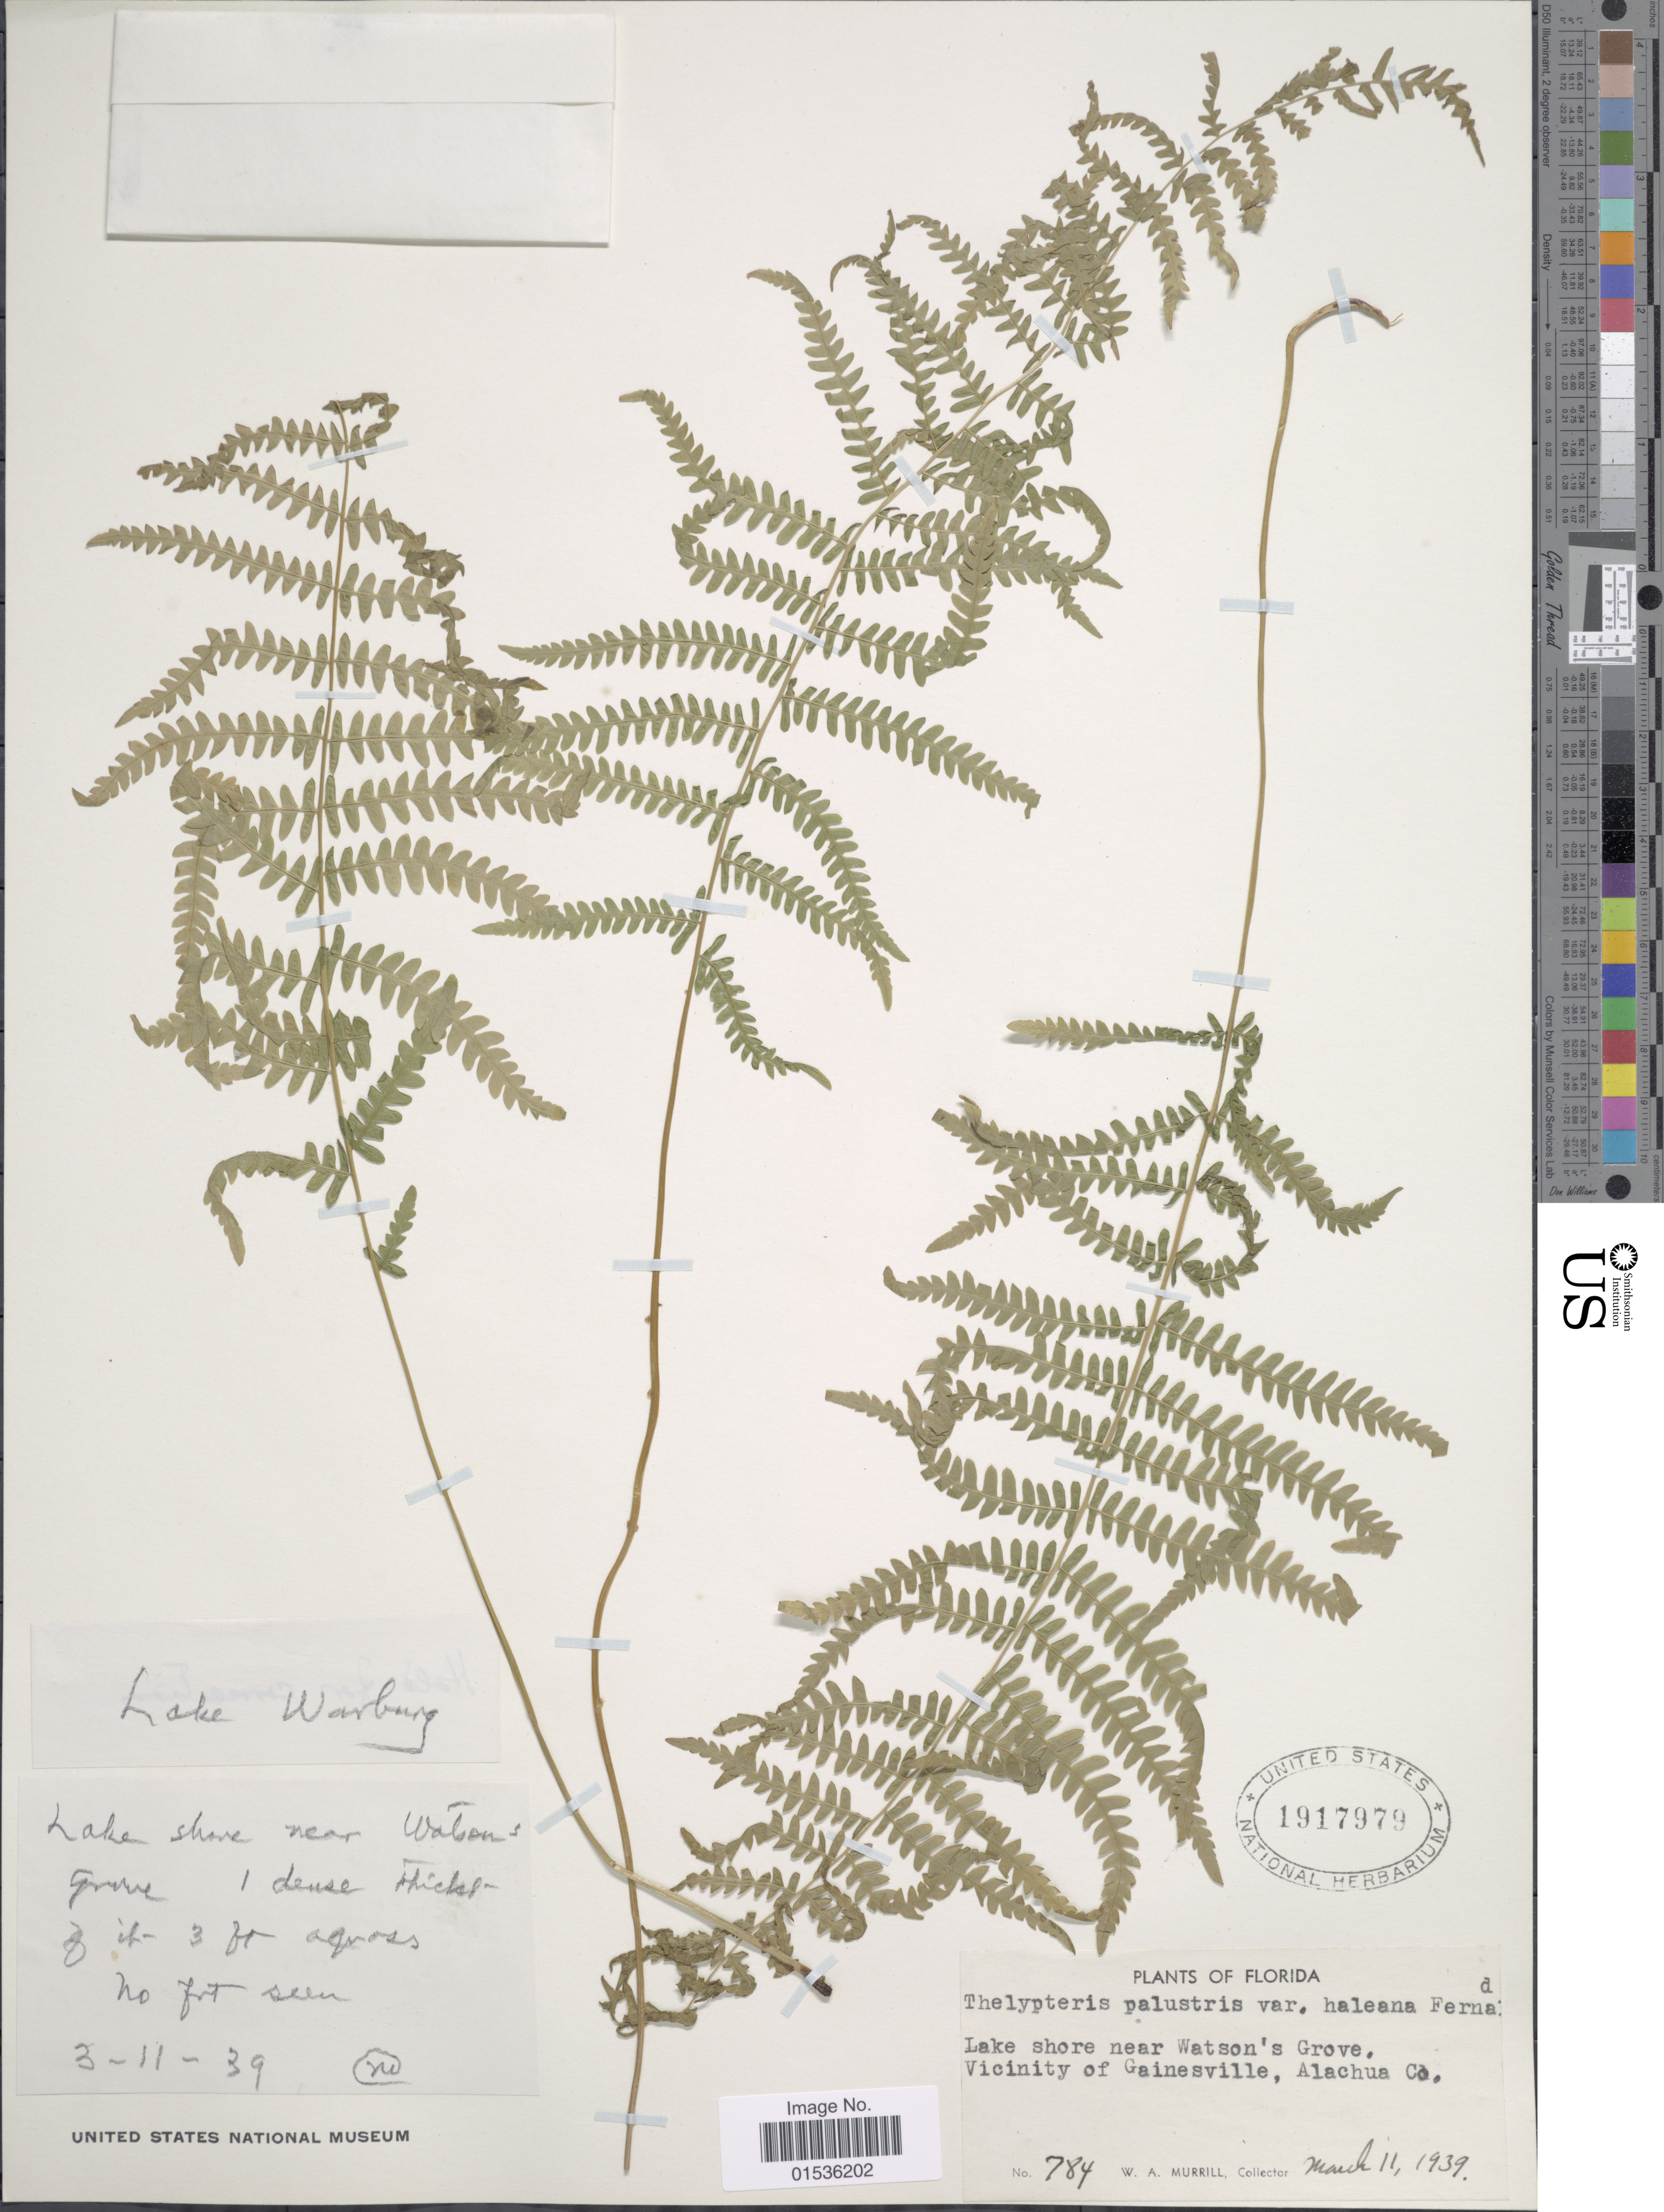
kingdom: Plantae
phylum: Tracheophyta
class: Polypodiopsida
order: Polypodiales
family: Thelypteridaceae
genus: Phegopteris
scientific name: Phegopteris connectilis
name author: (Michx.) Watt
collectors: W. A. Murrill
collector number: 784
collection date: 1939-03-11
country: United States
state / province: Florida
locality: Lake shore near Watson's Grover, Vicinity of Gainesville, Alachua Co.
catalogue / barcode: US 1917979